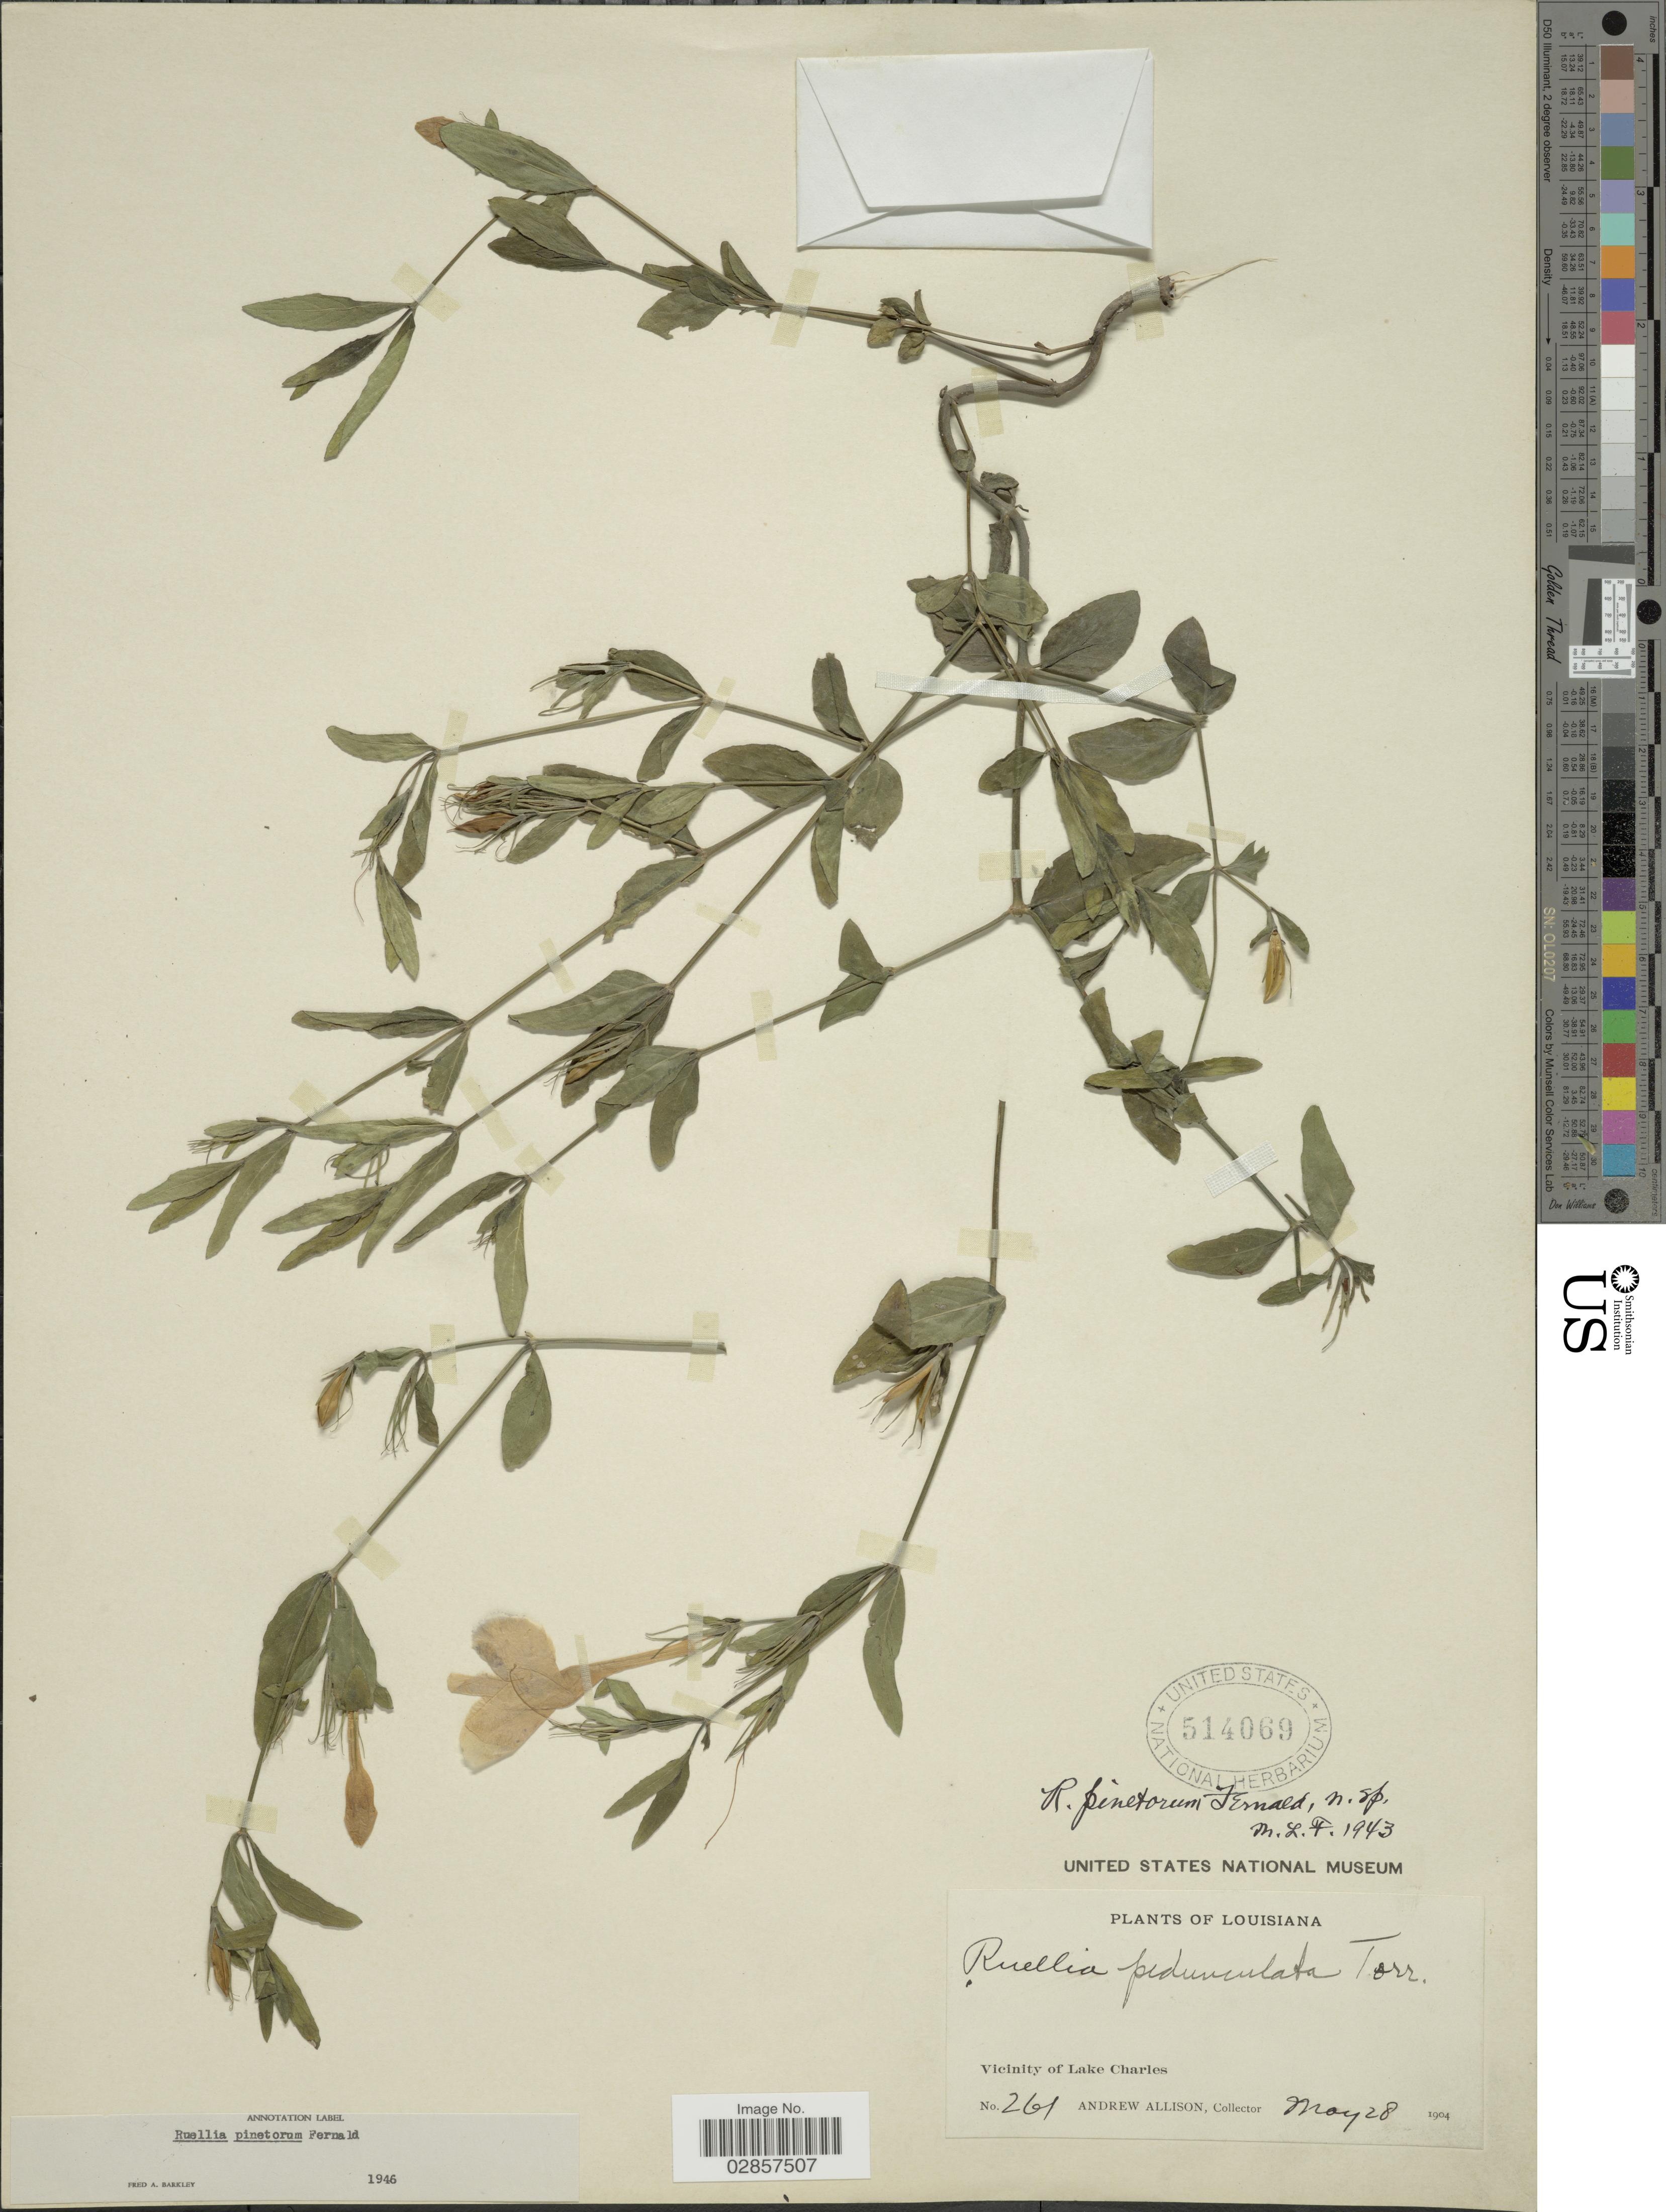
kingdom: Plantae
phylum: Tracheophyta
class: Magnoliopsida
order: Lamiales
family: Acanthaceae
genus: Ruellia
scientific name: Ruellia pinetorum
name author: Fernald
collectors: A. Allison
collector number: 261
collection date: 1904-05-28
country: United States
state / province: Louisiana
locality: Vicinity of Lake Charles.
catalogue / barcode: US 514069